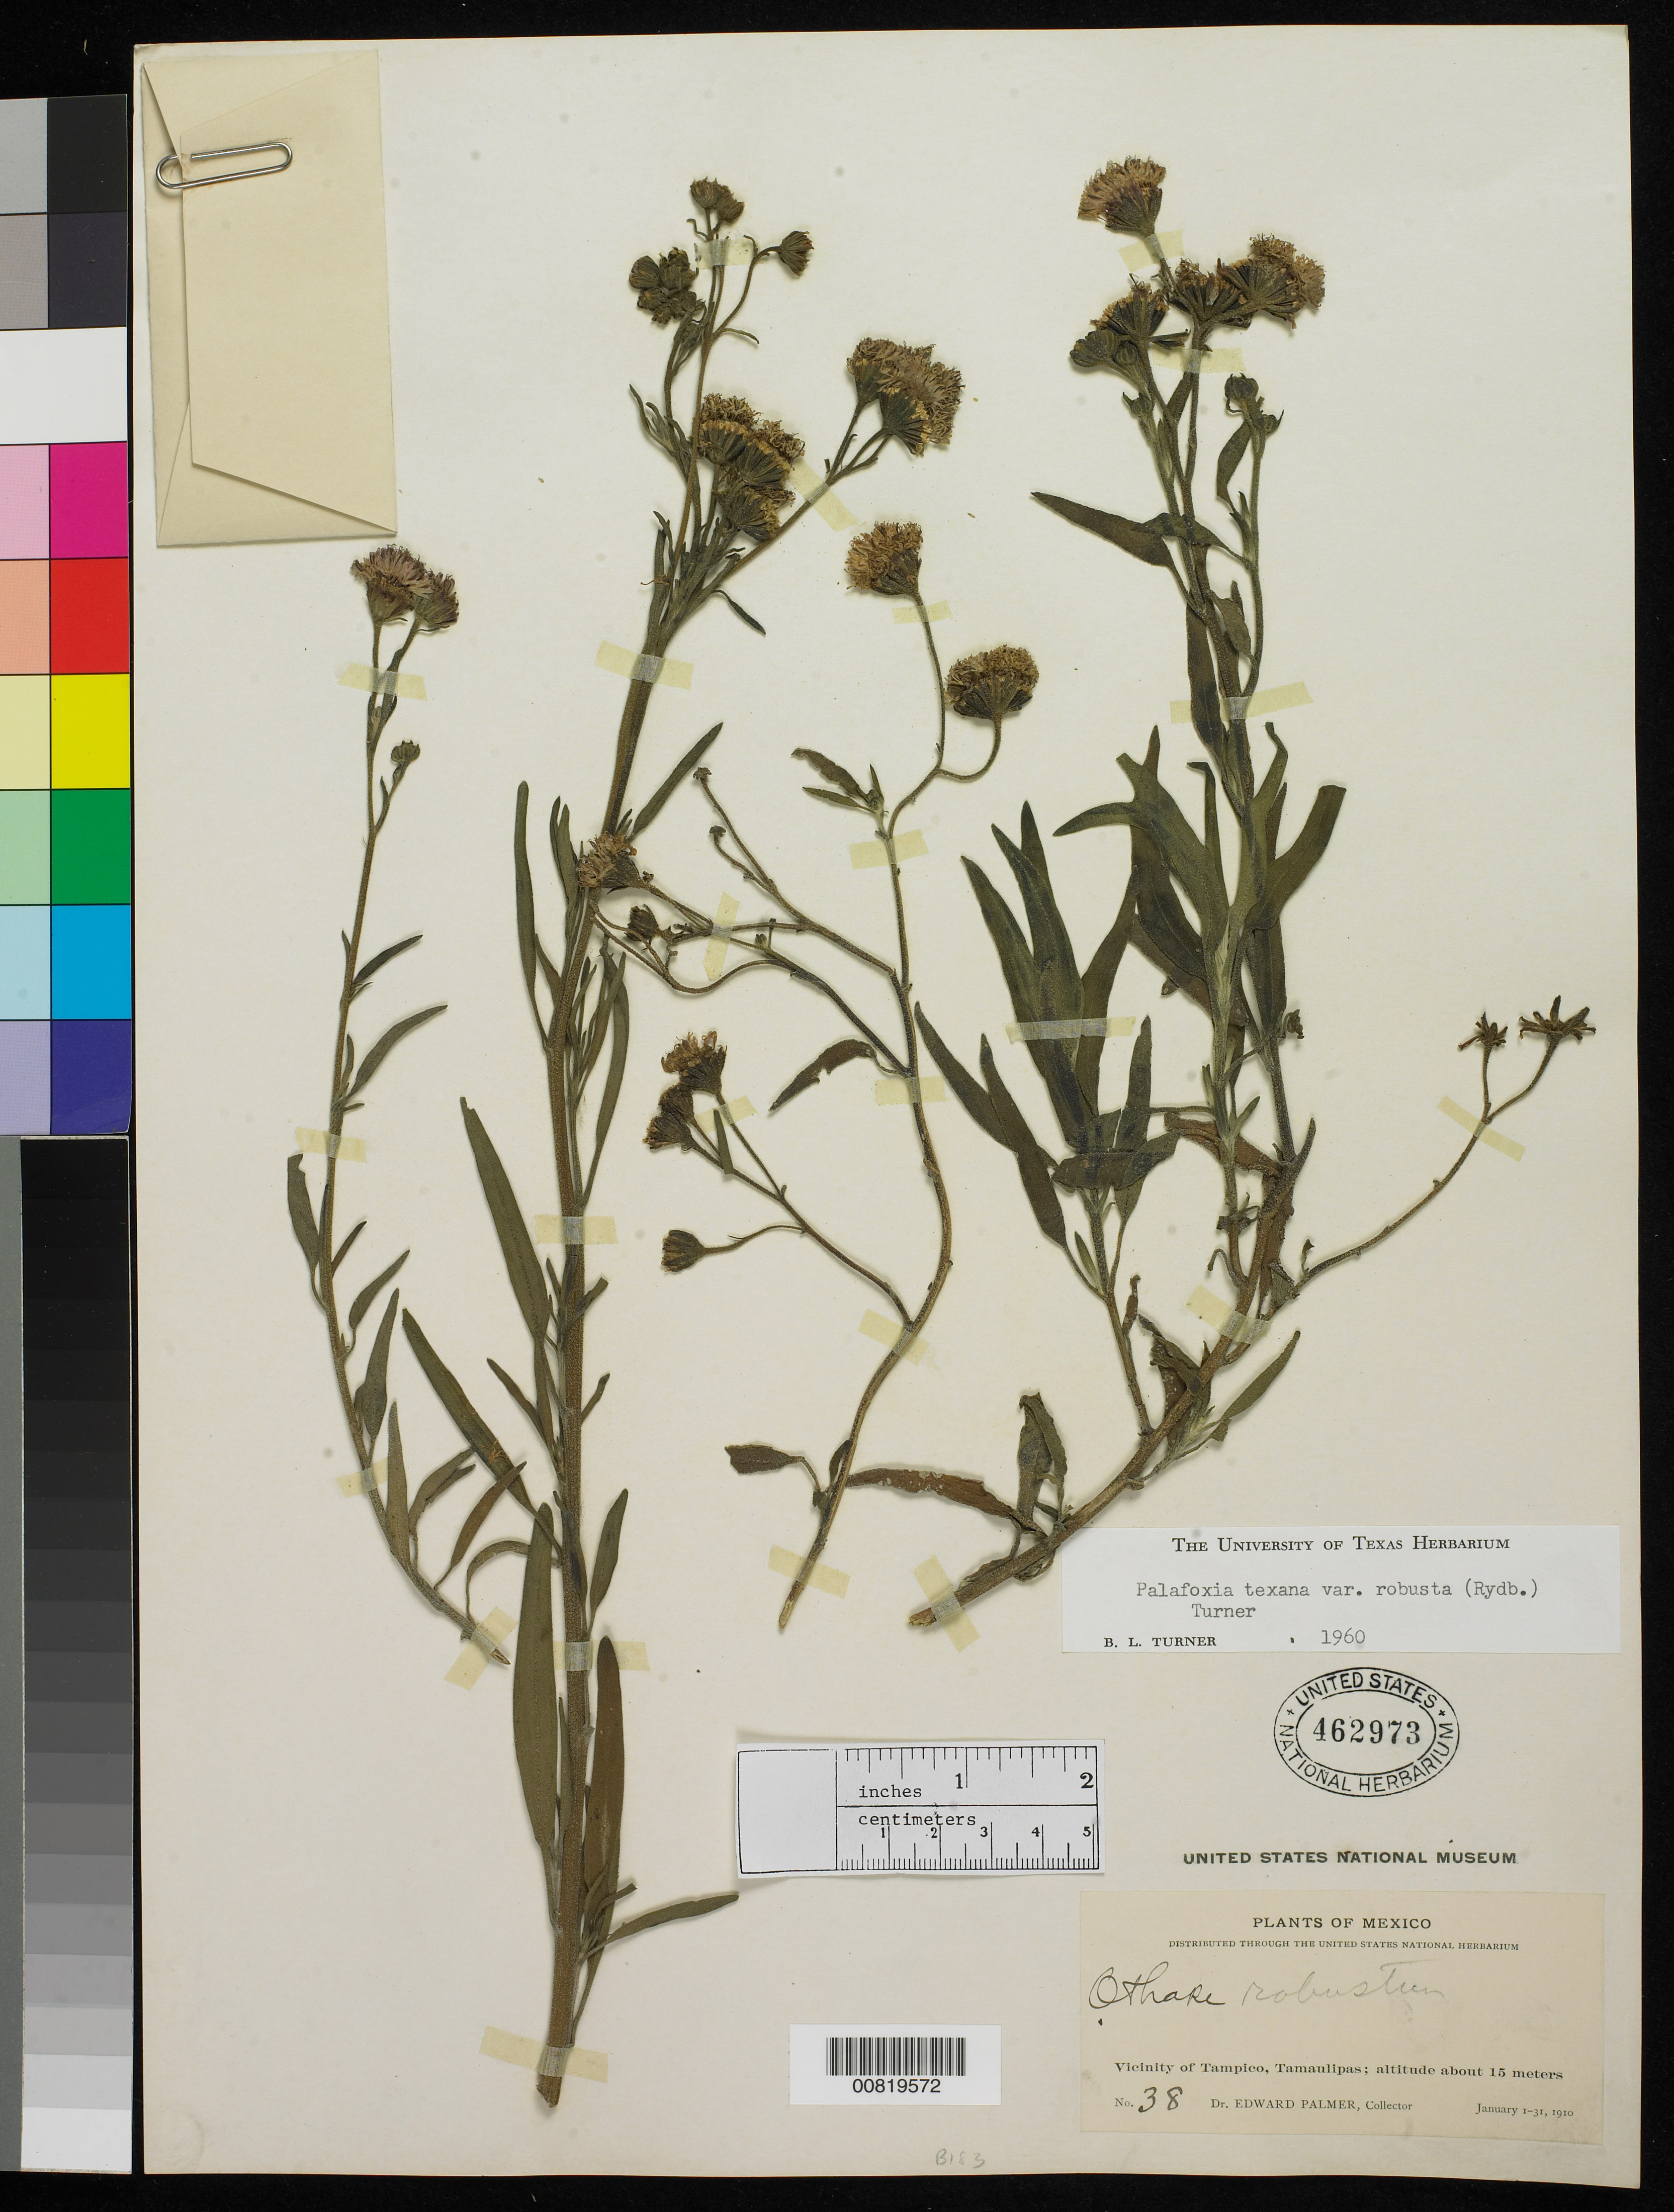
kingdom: Plantae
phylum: Tracheophyta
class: Magnoliopsida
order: Asterales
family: Asteraceae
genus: Palafoxia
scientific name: Palafoxia texana var. robusta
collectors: E. Palmer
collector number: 38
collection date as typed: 01 Jan 1910 to 31 Jan 1910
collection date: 1910-01-01/1910-01-31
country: Mexico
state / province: Tamaulipas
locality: Vicinity of Tampico, Tamaulipas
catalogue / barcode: US 462973